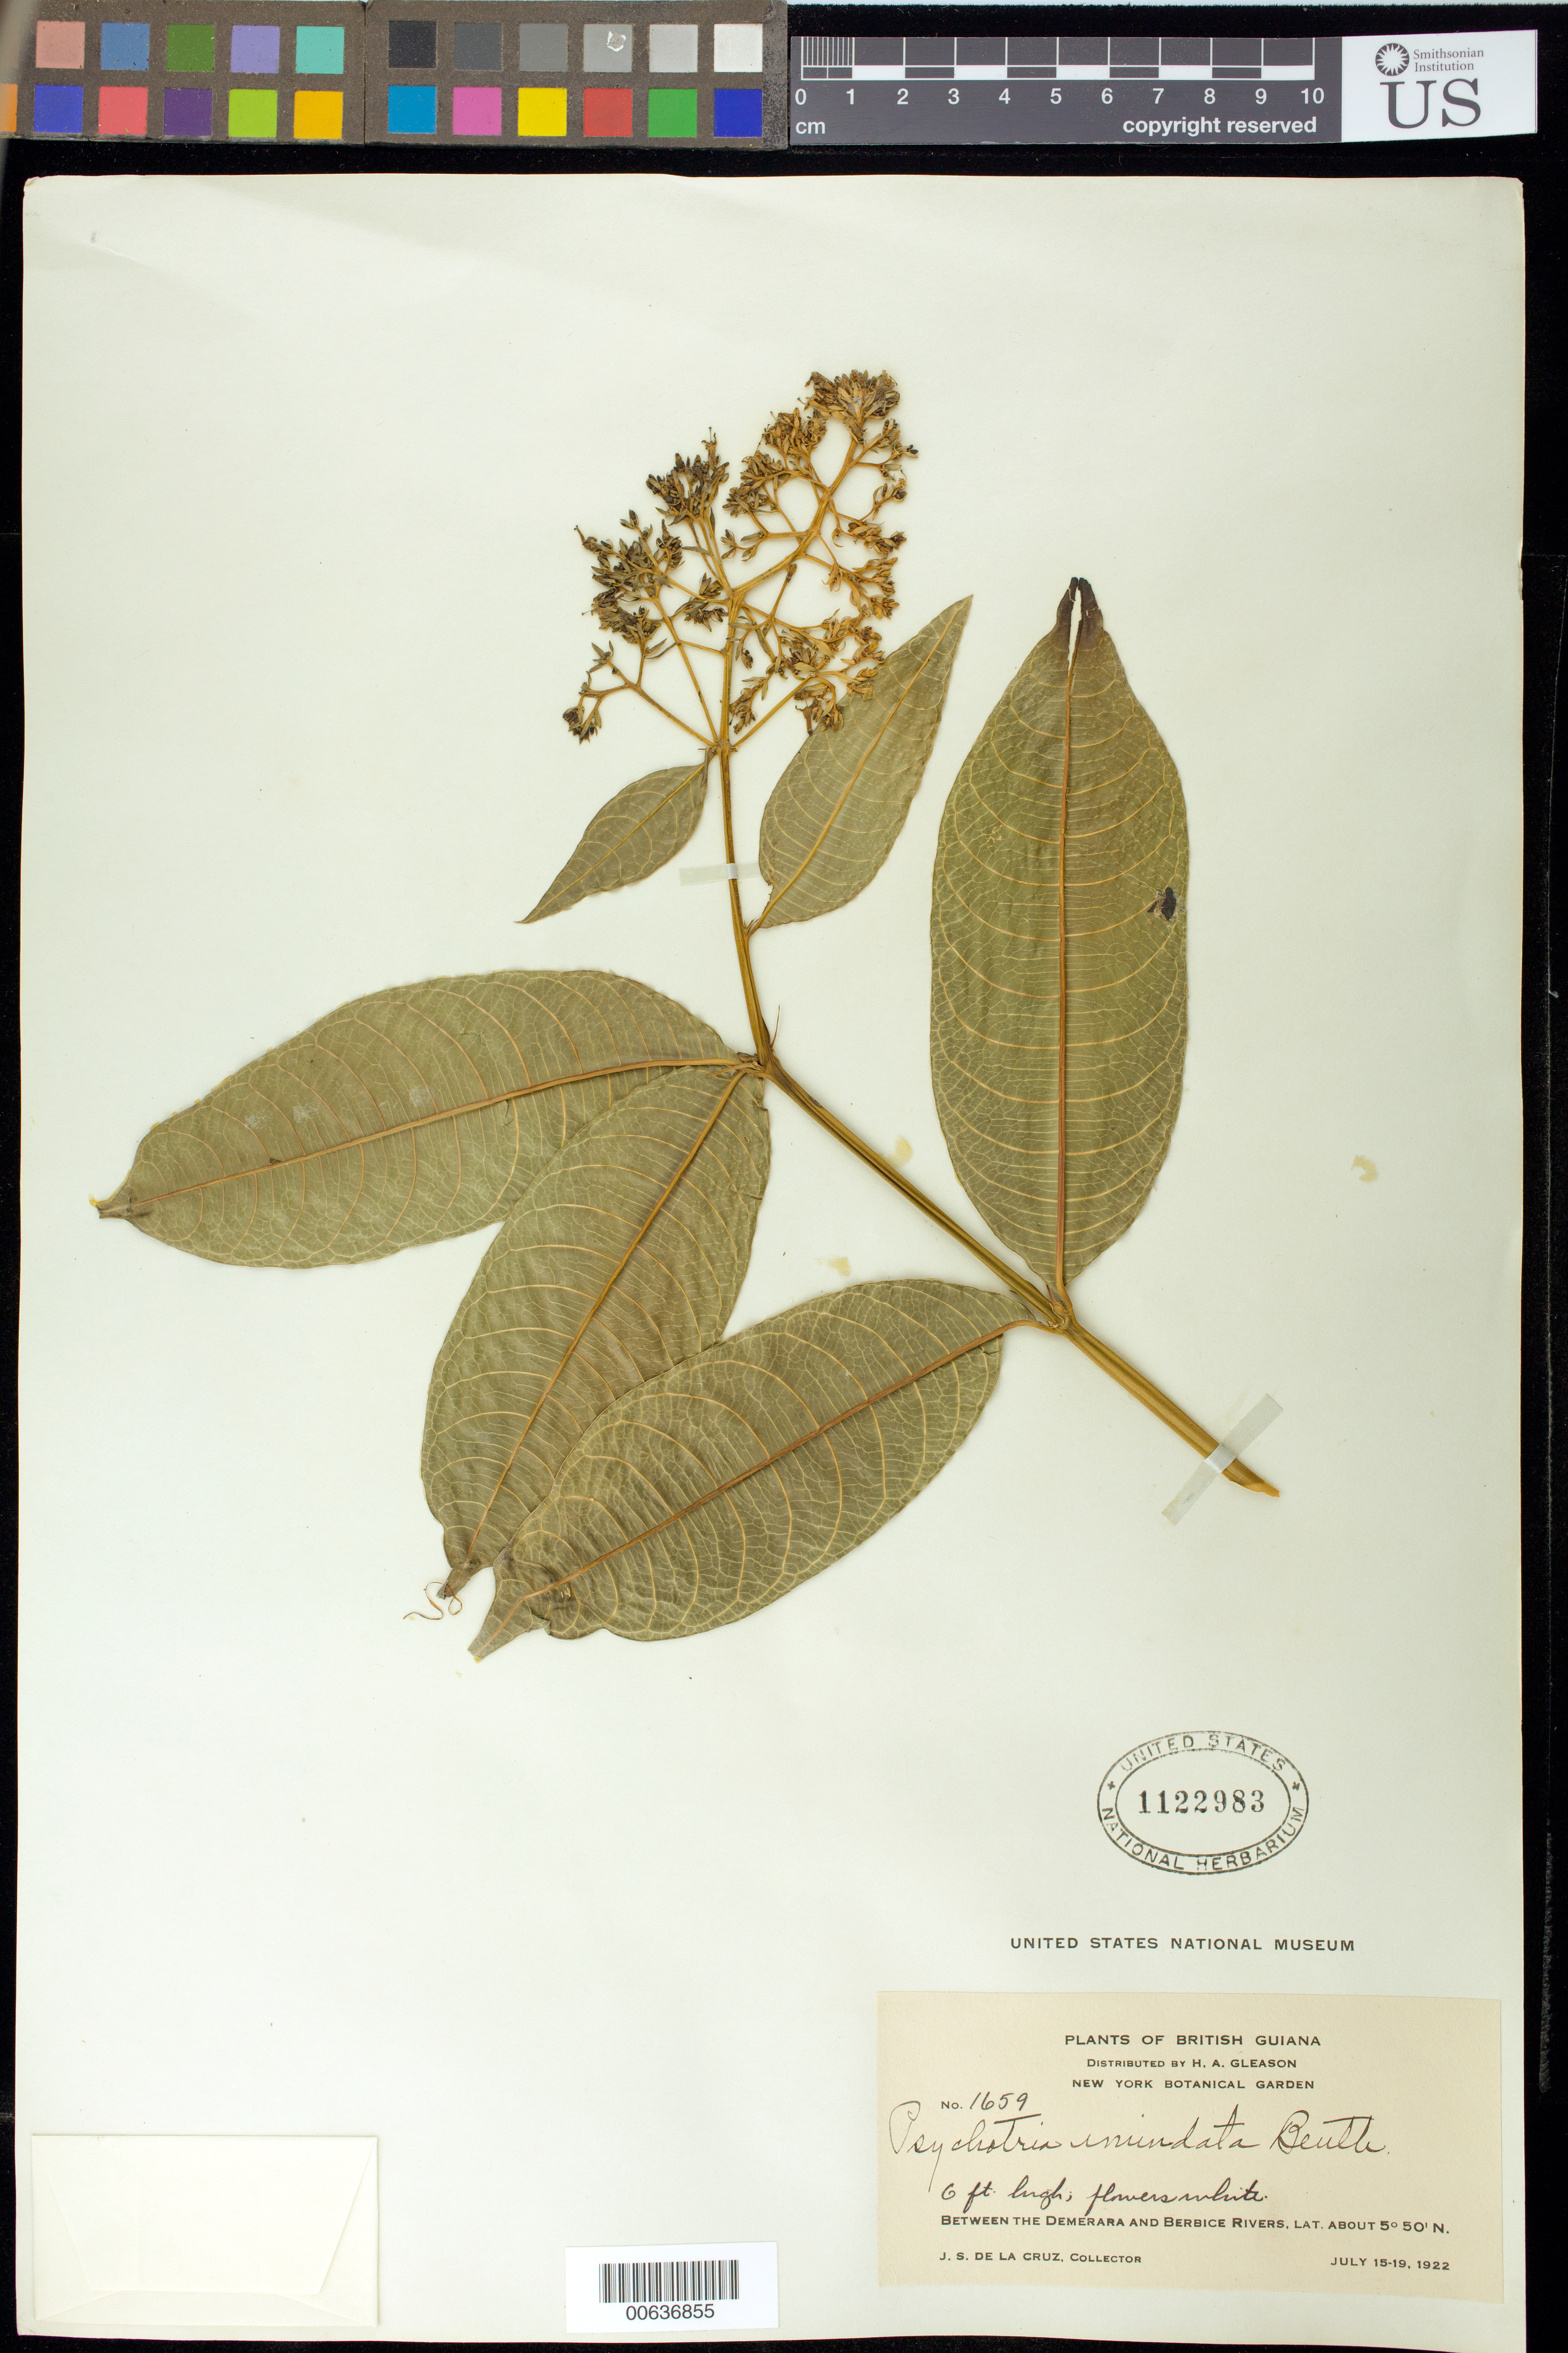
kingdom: Plantae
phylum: Tracheophyta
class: Magnoliopsida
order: Gentianales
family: Rubiaceae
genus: Psychotria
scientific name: Psychotria capitata subsp. inundata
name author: (Benth.) Steyerm.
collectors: J. S. de la Cruz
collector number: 1659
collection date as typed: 15-Jul-22 to 19-Jul-22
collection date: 1922-07-15/1922-07-19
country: Guyana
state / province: U. Demerara-Berbice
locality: Demerara River to the Berbice River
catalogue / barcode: US 1122983